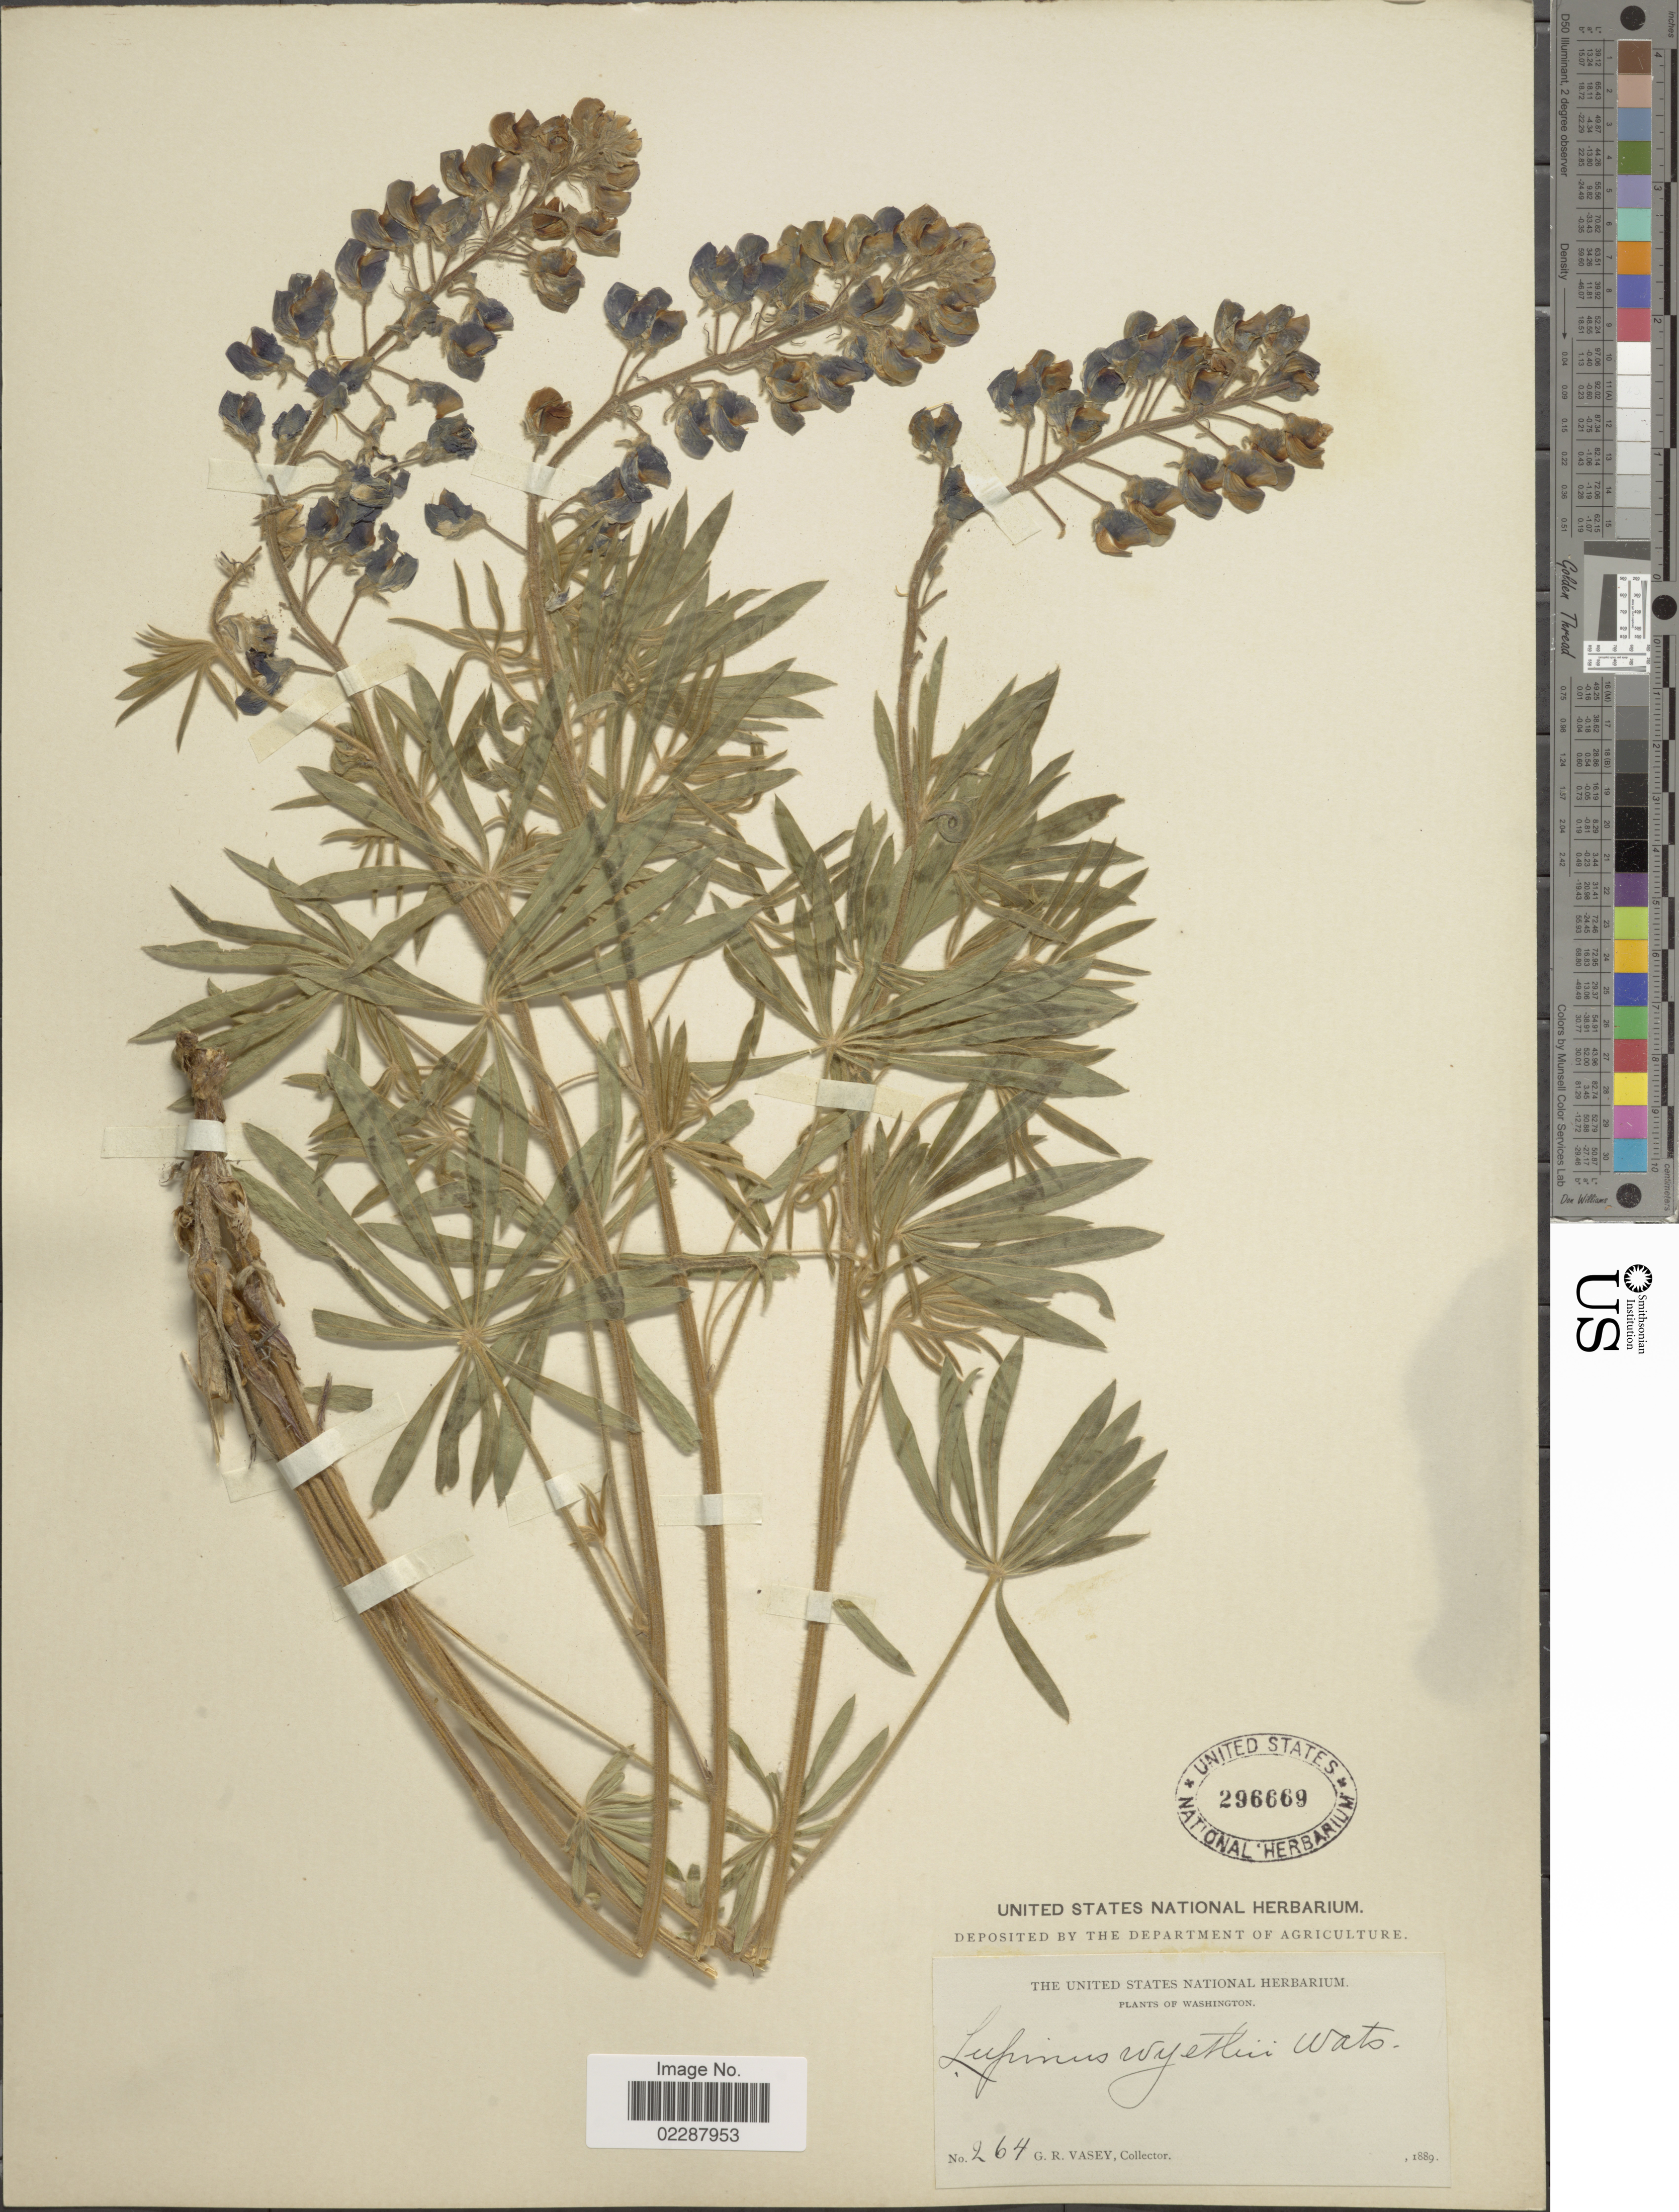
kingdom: Plantae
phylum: Tracheophyta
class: Magnoliopsida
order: Fabales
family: Fabaceae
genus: Lupinus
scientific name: Lupinus suksdorfii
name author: B.L. Rob. ex Piper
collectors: G. R. Vasey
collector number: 264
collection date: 1889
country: United States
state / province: Washington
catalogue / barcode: US 296669